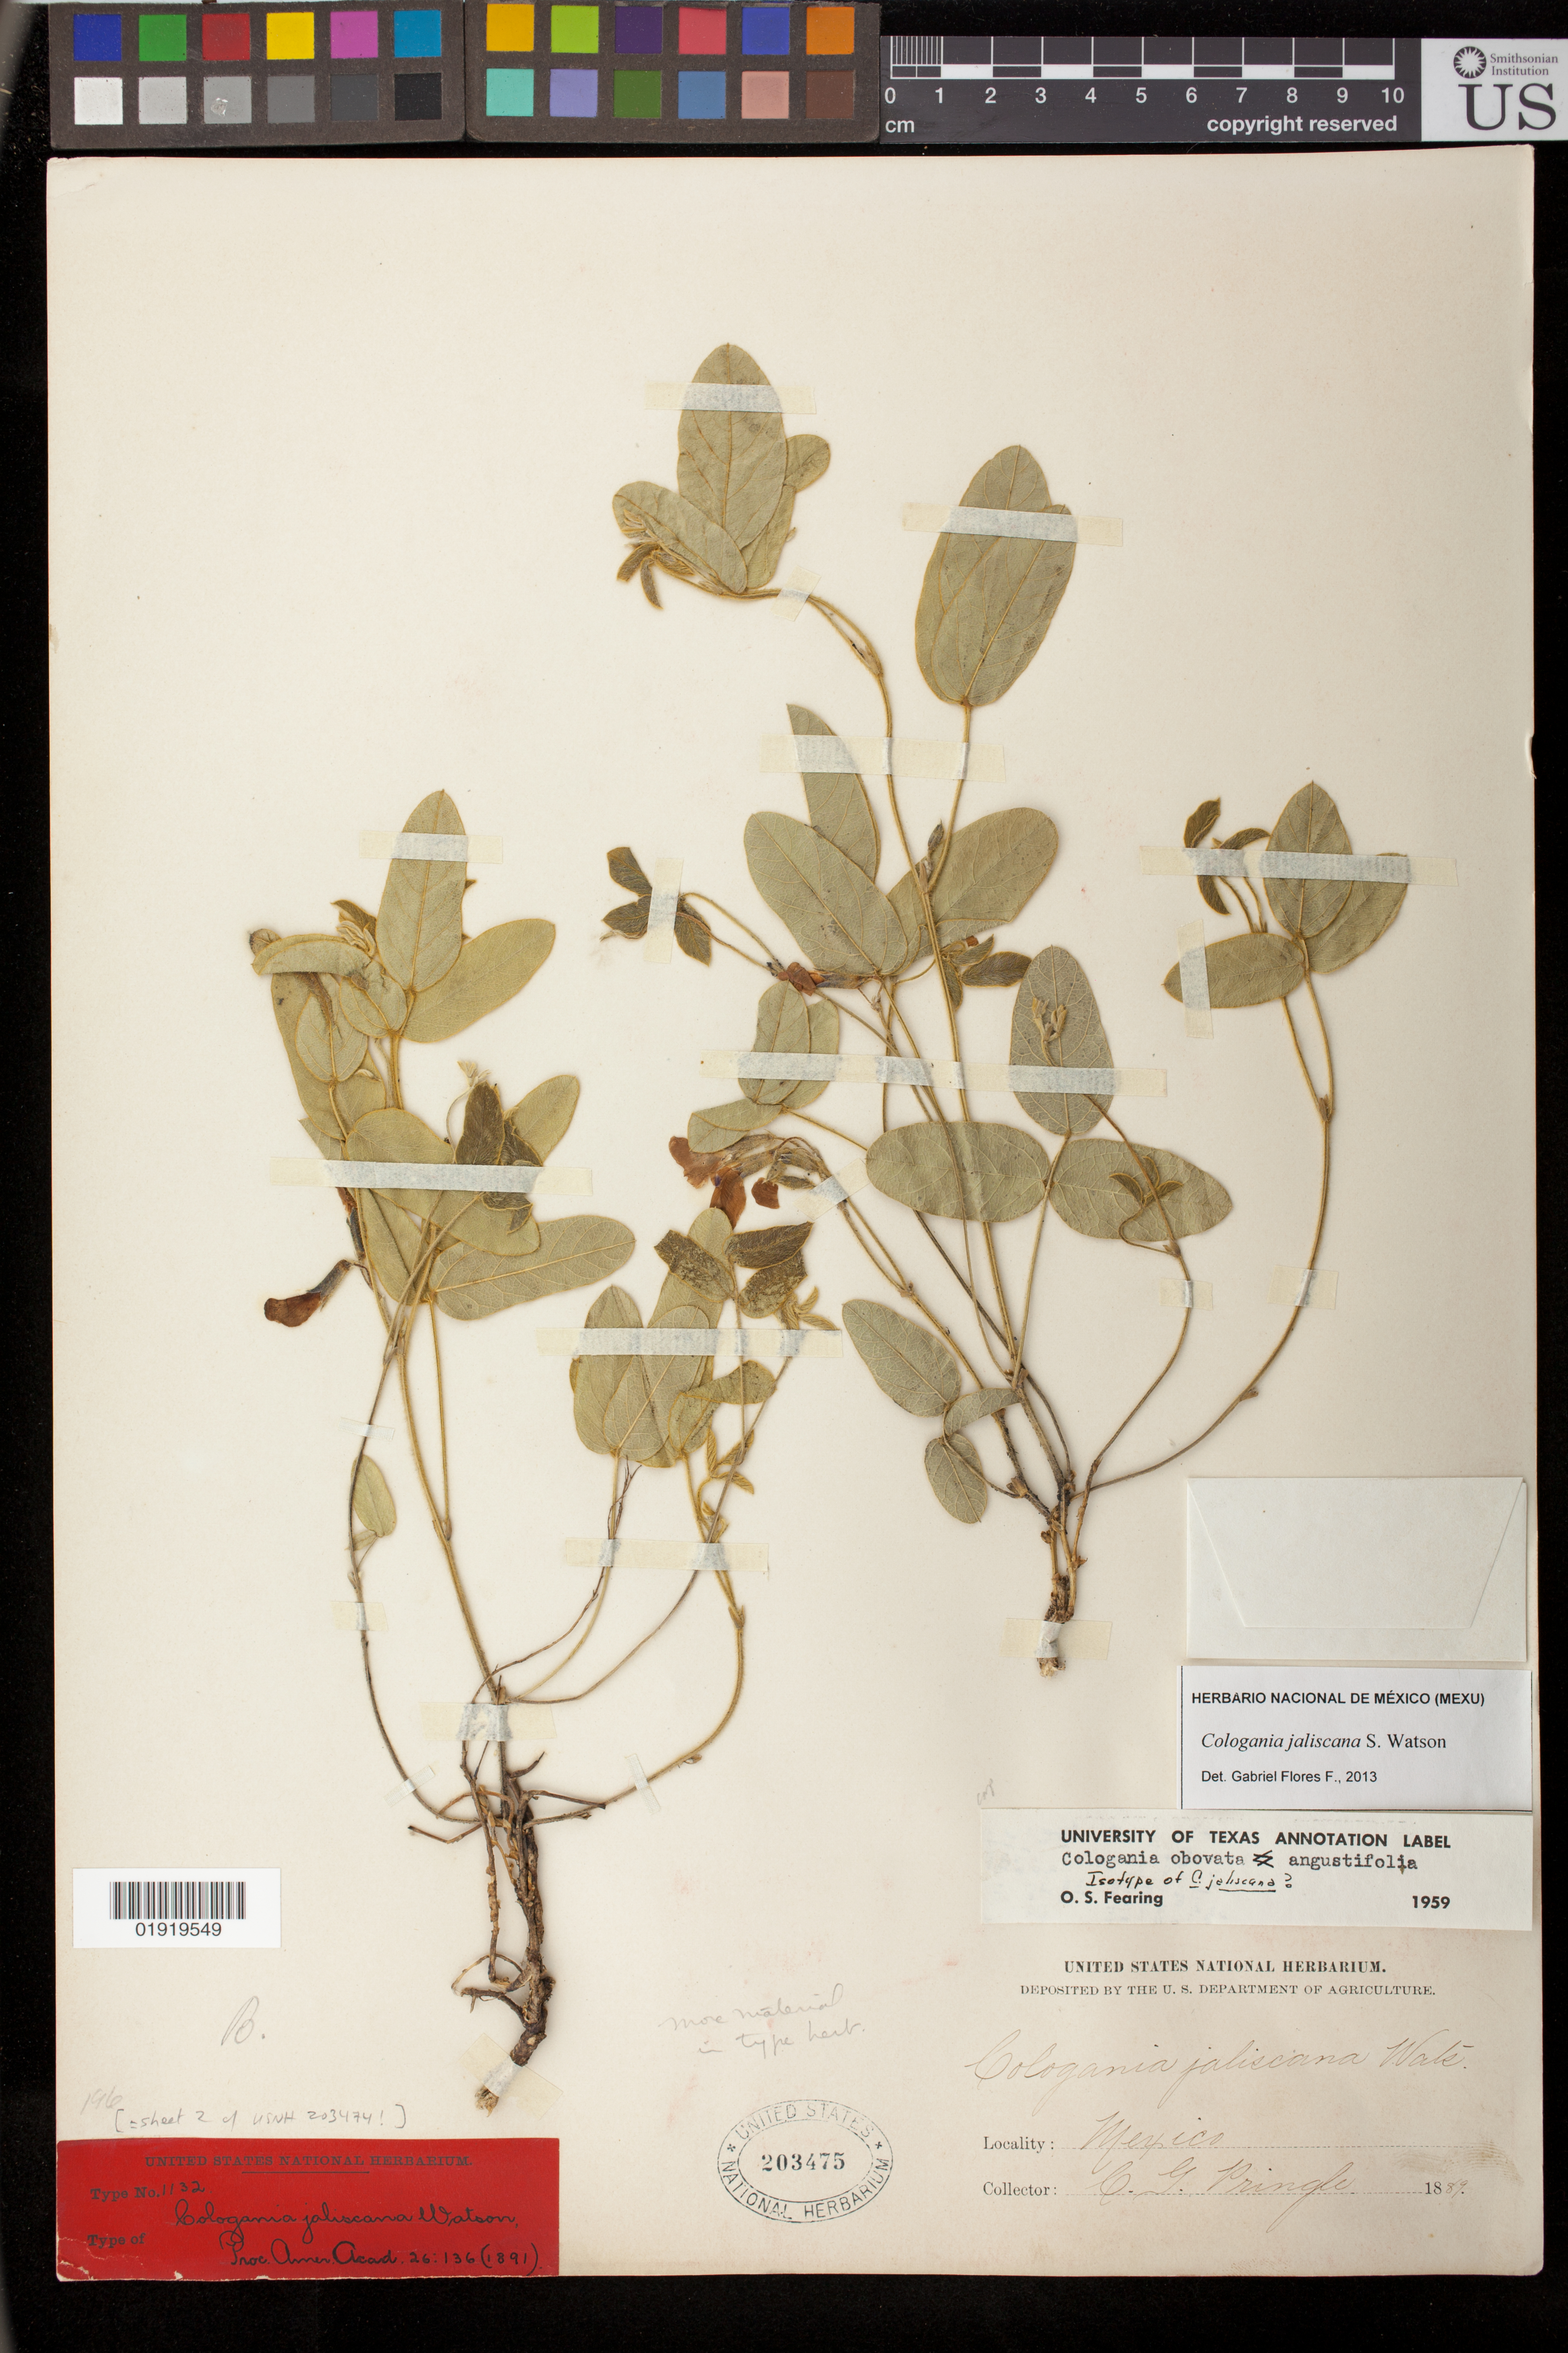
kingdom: Plantae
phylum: Tracheophyta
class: Magnoliopsida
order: Fabales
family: Fabaceae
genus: Cologania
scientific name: Cologania pringlei S. Watson, nom. illeg.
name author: S. Watson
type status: Type Collection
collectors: C. G. Pringle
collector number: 2788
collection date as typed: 02 Jul 1889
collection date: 1889-07-02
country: Mexico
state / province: Jalisco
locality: Hillsides near Guadalajara.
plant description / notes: Sheet with minimal label data, apparently a second sheet of USNH 203474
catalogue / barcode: US 203475